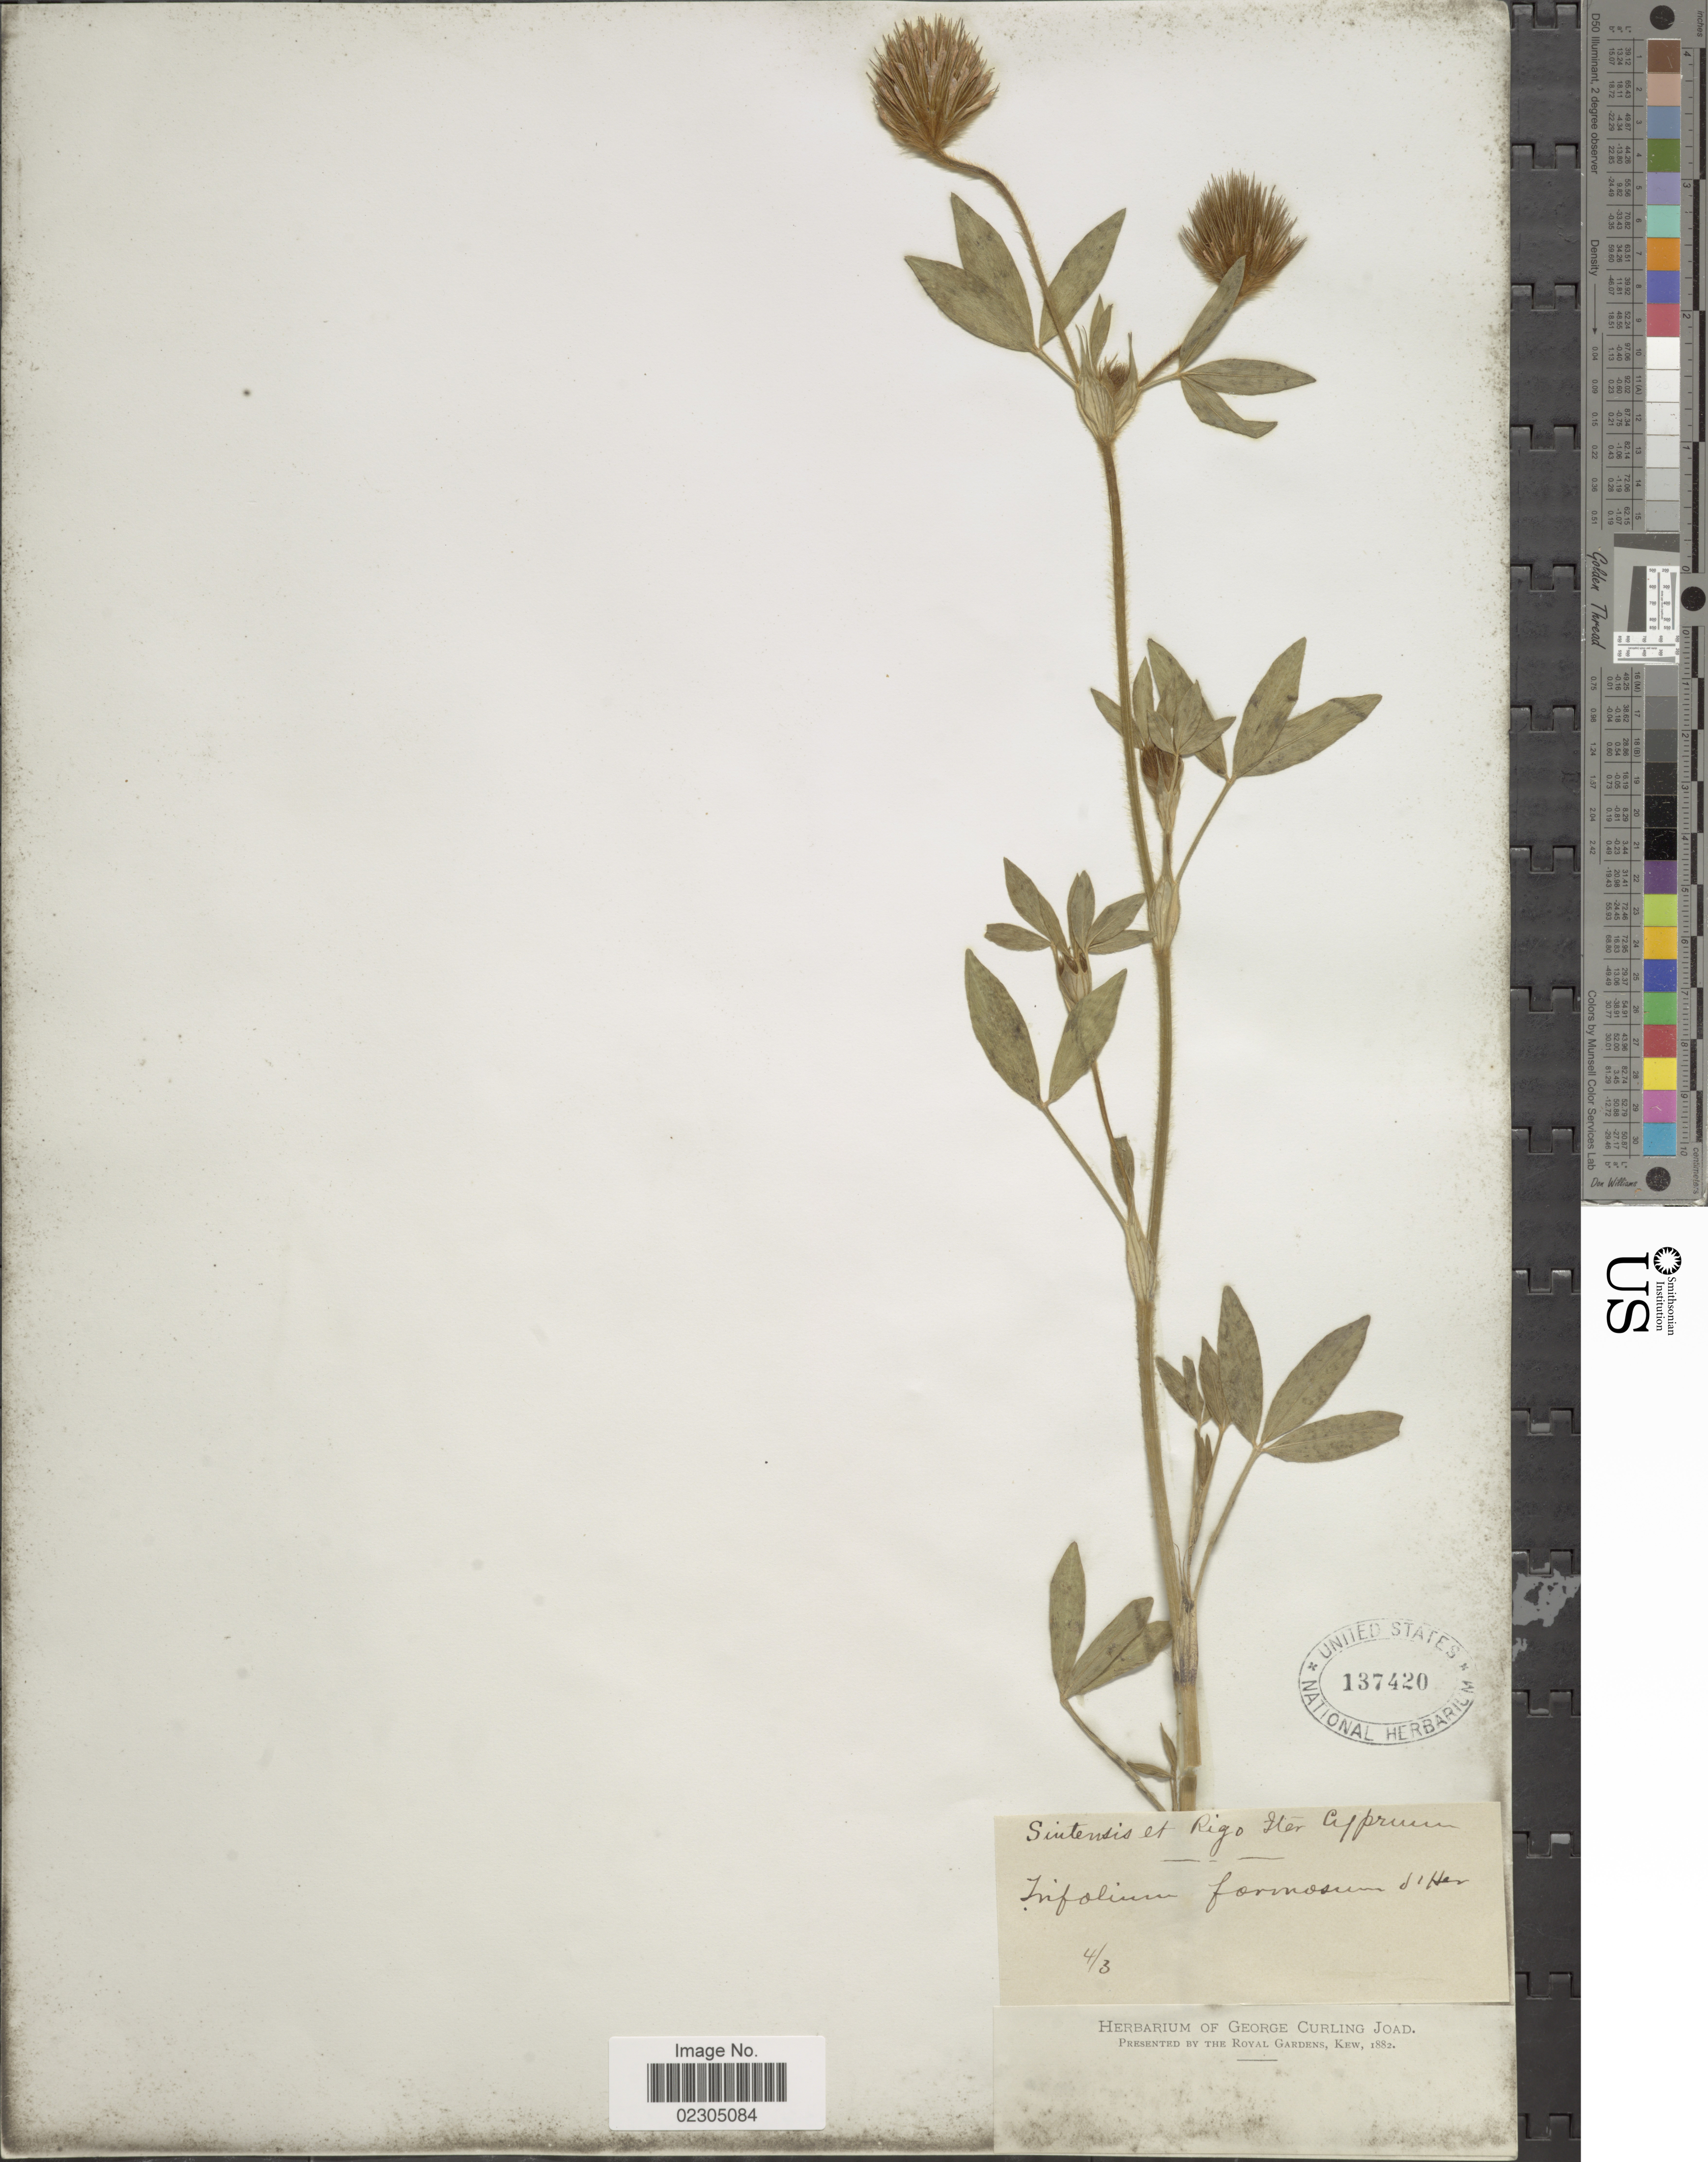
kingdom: Plantae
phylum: Tracheophyta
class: Magnoliopsida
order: Fabales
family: Fabaceae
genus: Trifolium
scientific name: Trifolium dasyurum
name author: C. Presl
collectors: -. Sintenis & -- Rigo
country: Cyprus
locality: Cyprum [interpreted]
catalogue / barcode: US 137420